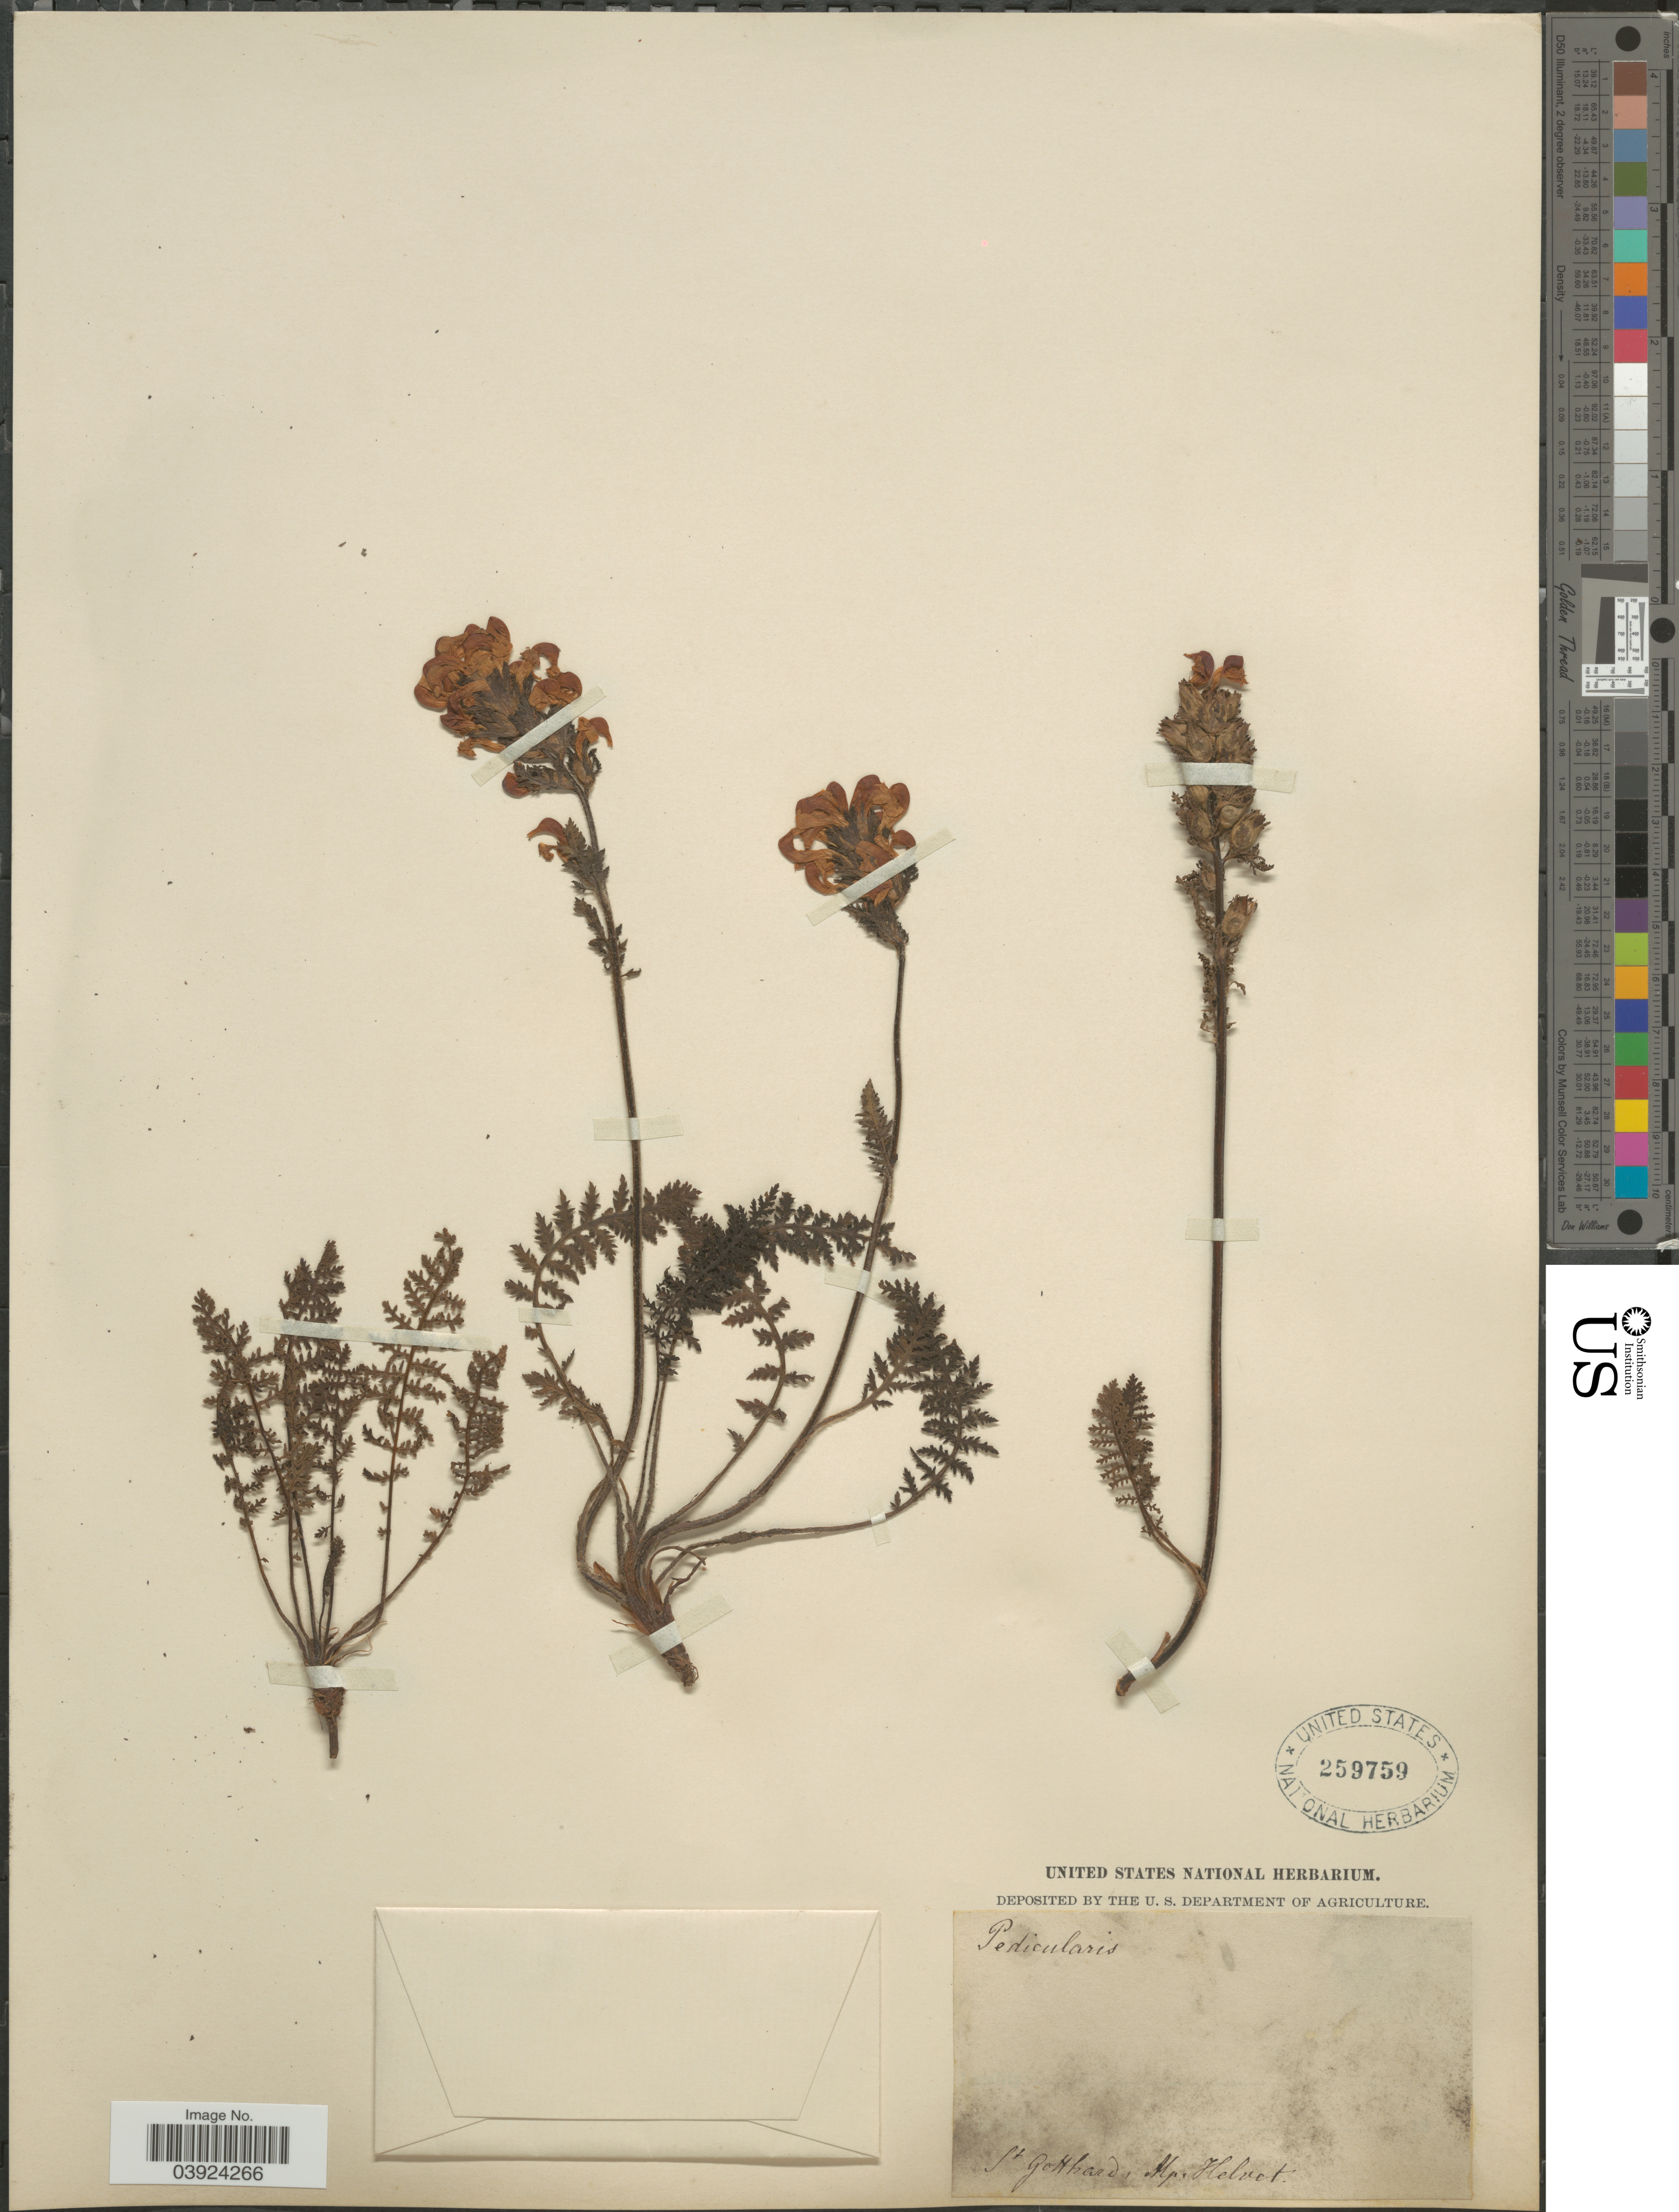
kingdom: Plantae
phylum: Tracheophyta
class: Magnoliopsida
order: Lamiales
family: Orobanchaceae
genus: Pedicularis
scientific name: Pedicularis sp.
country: Switzerland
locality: St Gotthard, Alp. Helvet.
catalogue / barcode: US 259759